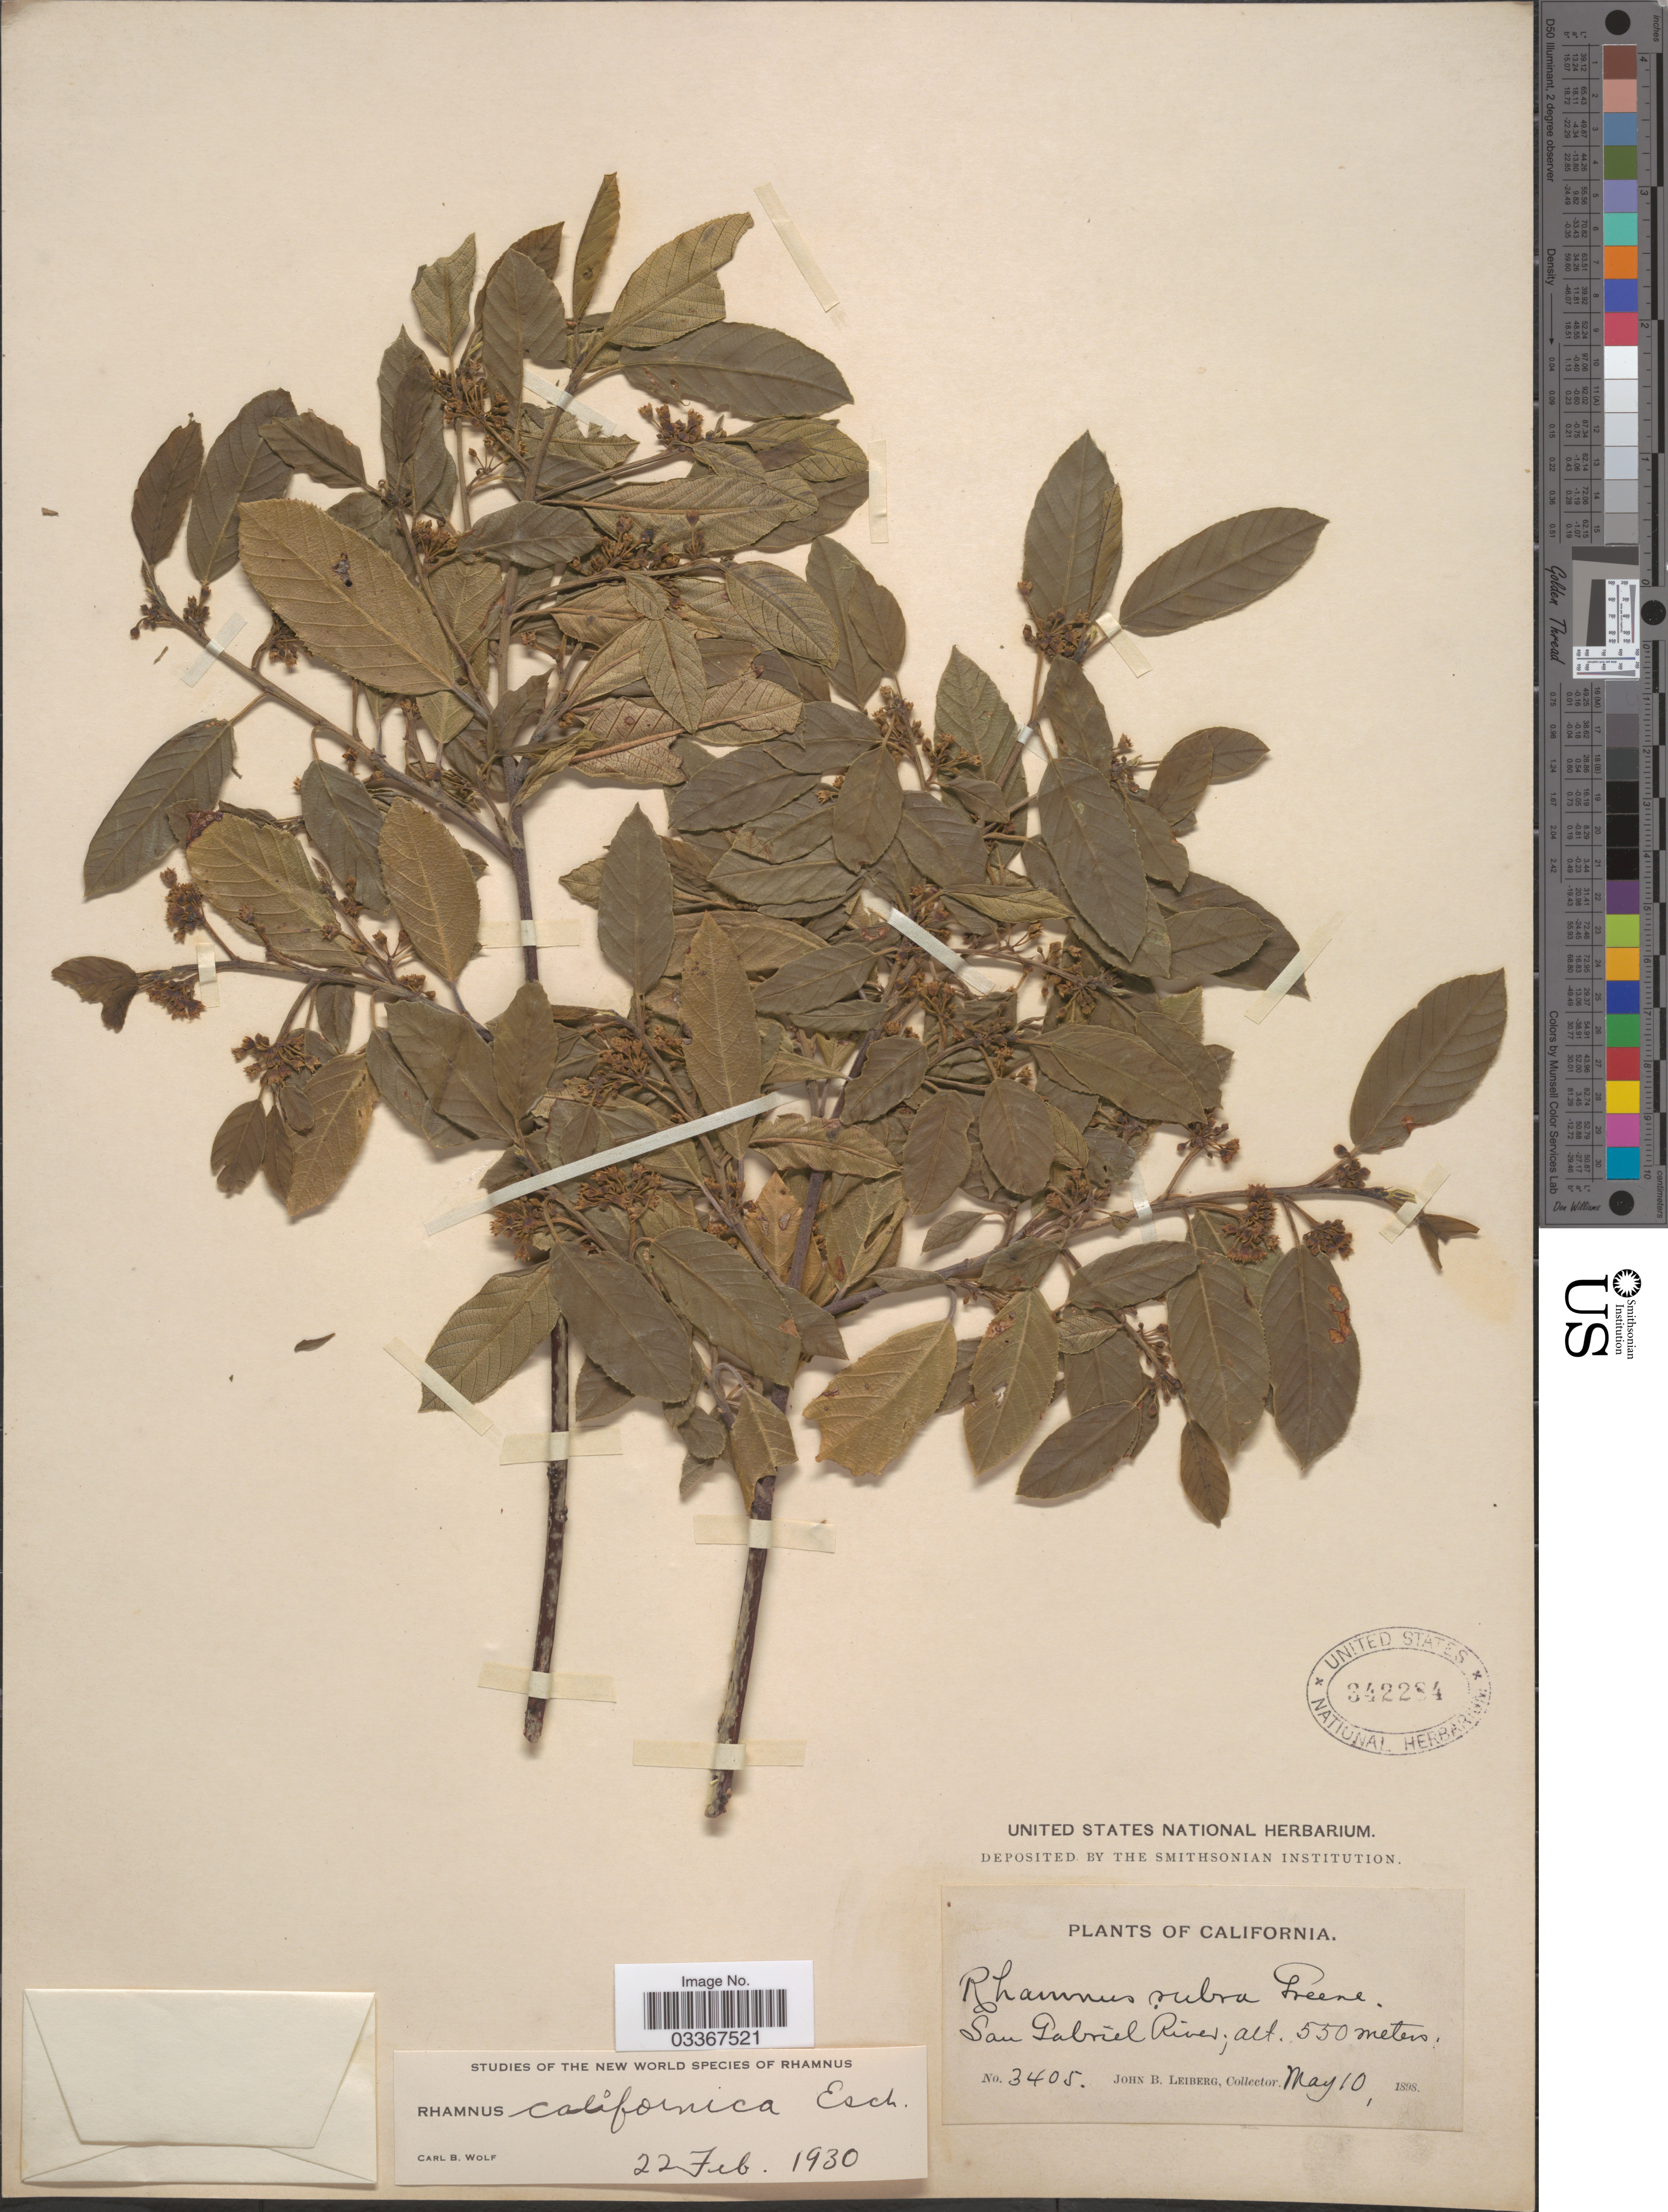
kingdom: Plantae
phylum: Tracheophyta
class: Magnoliopsida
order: Rosales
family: Rhamnaceae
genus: Frangula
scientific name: Frangula californica subsp. californica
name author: (Eschsch.) A. Gray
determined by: Strong, Mark T., (BOT), Smithsonian Institution - National Museum of Natural History (UNITED STATES)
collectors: J. B. Leiberg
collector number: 3405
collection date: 1898-05-10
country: United States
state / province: California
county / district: Los Angeles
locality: San Gabriel River.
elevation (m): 550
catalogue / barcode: US 342284